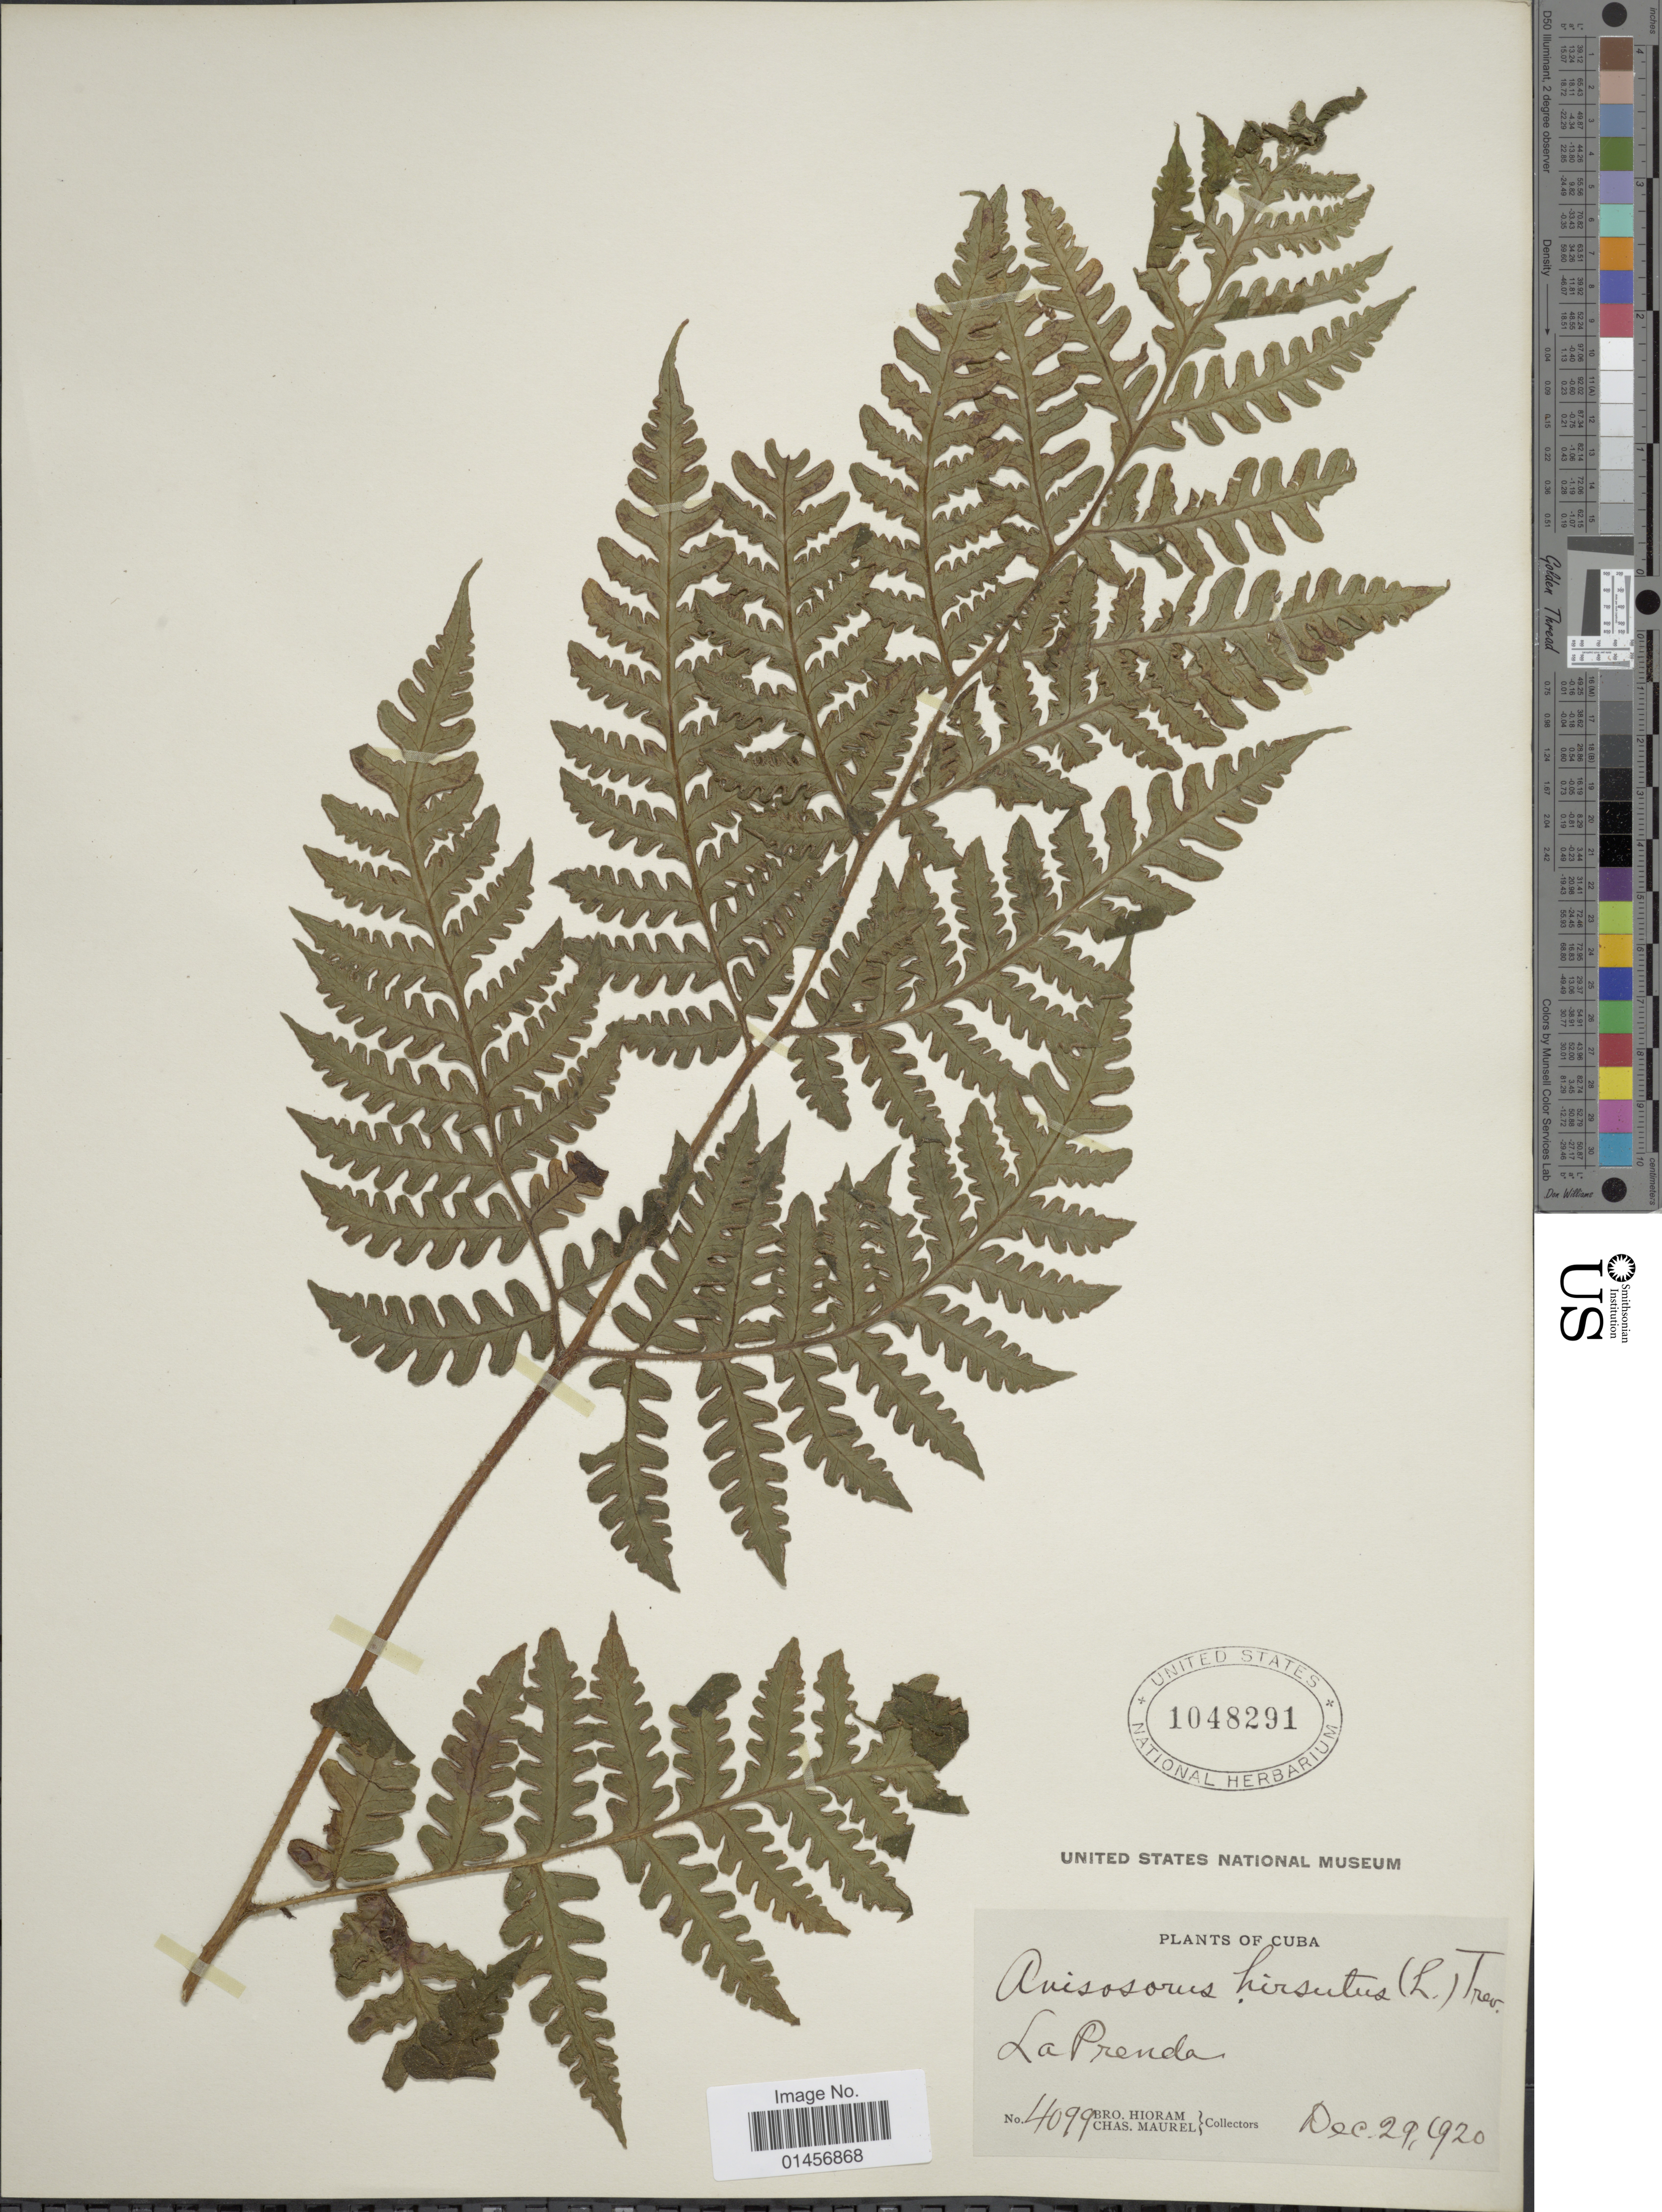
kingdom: Plantae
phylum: Tracheophyta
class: Polypodiopsida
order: Polypodiales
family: Lonchitidaceae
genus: Lonchitis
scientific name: Lonchitis hirsuta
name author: L.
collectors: Bro. Hioram & C. Maurel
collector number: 4099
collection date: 1920-12-29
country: Cuba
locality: La Prenda.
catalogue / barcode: US 1048291